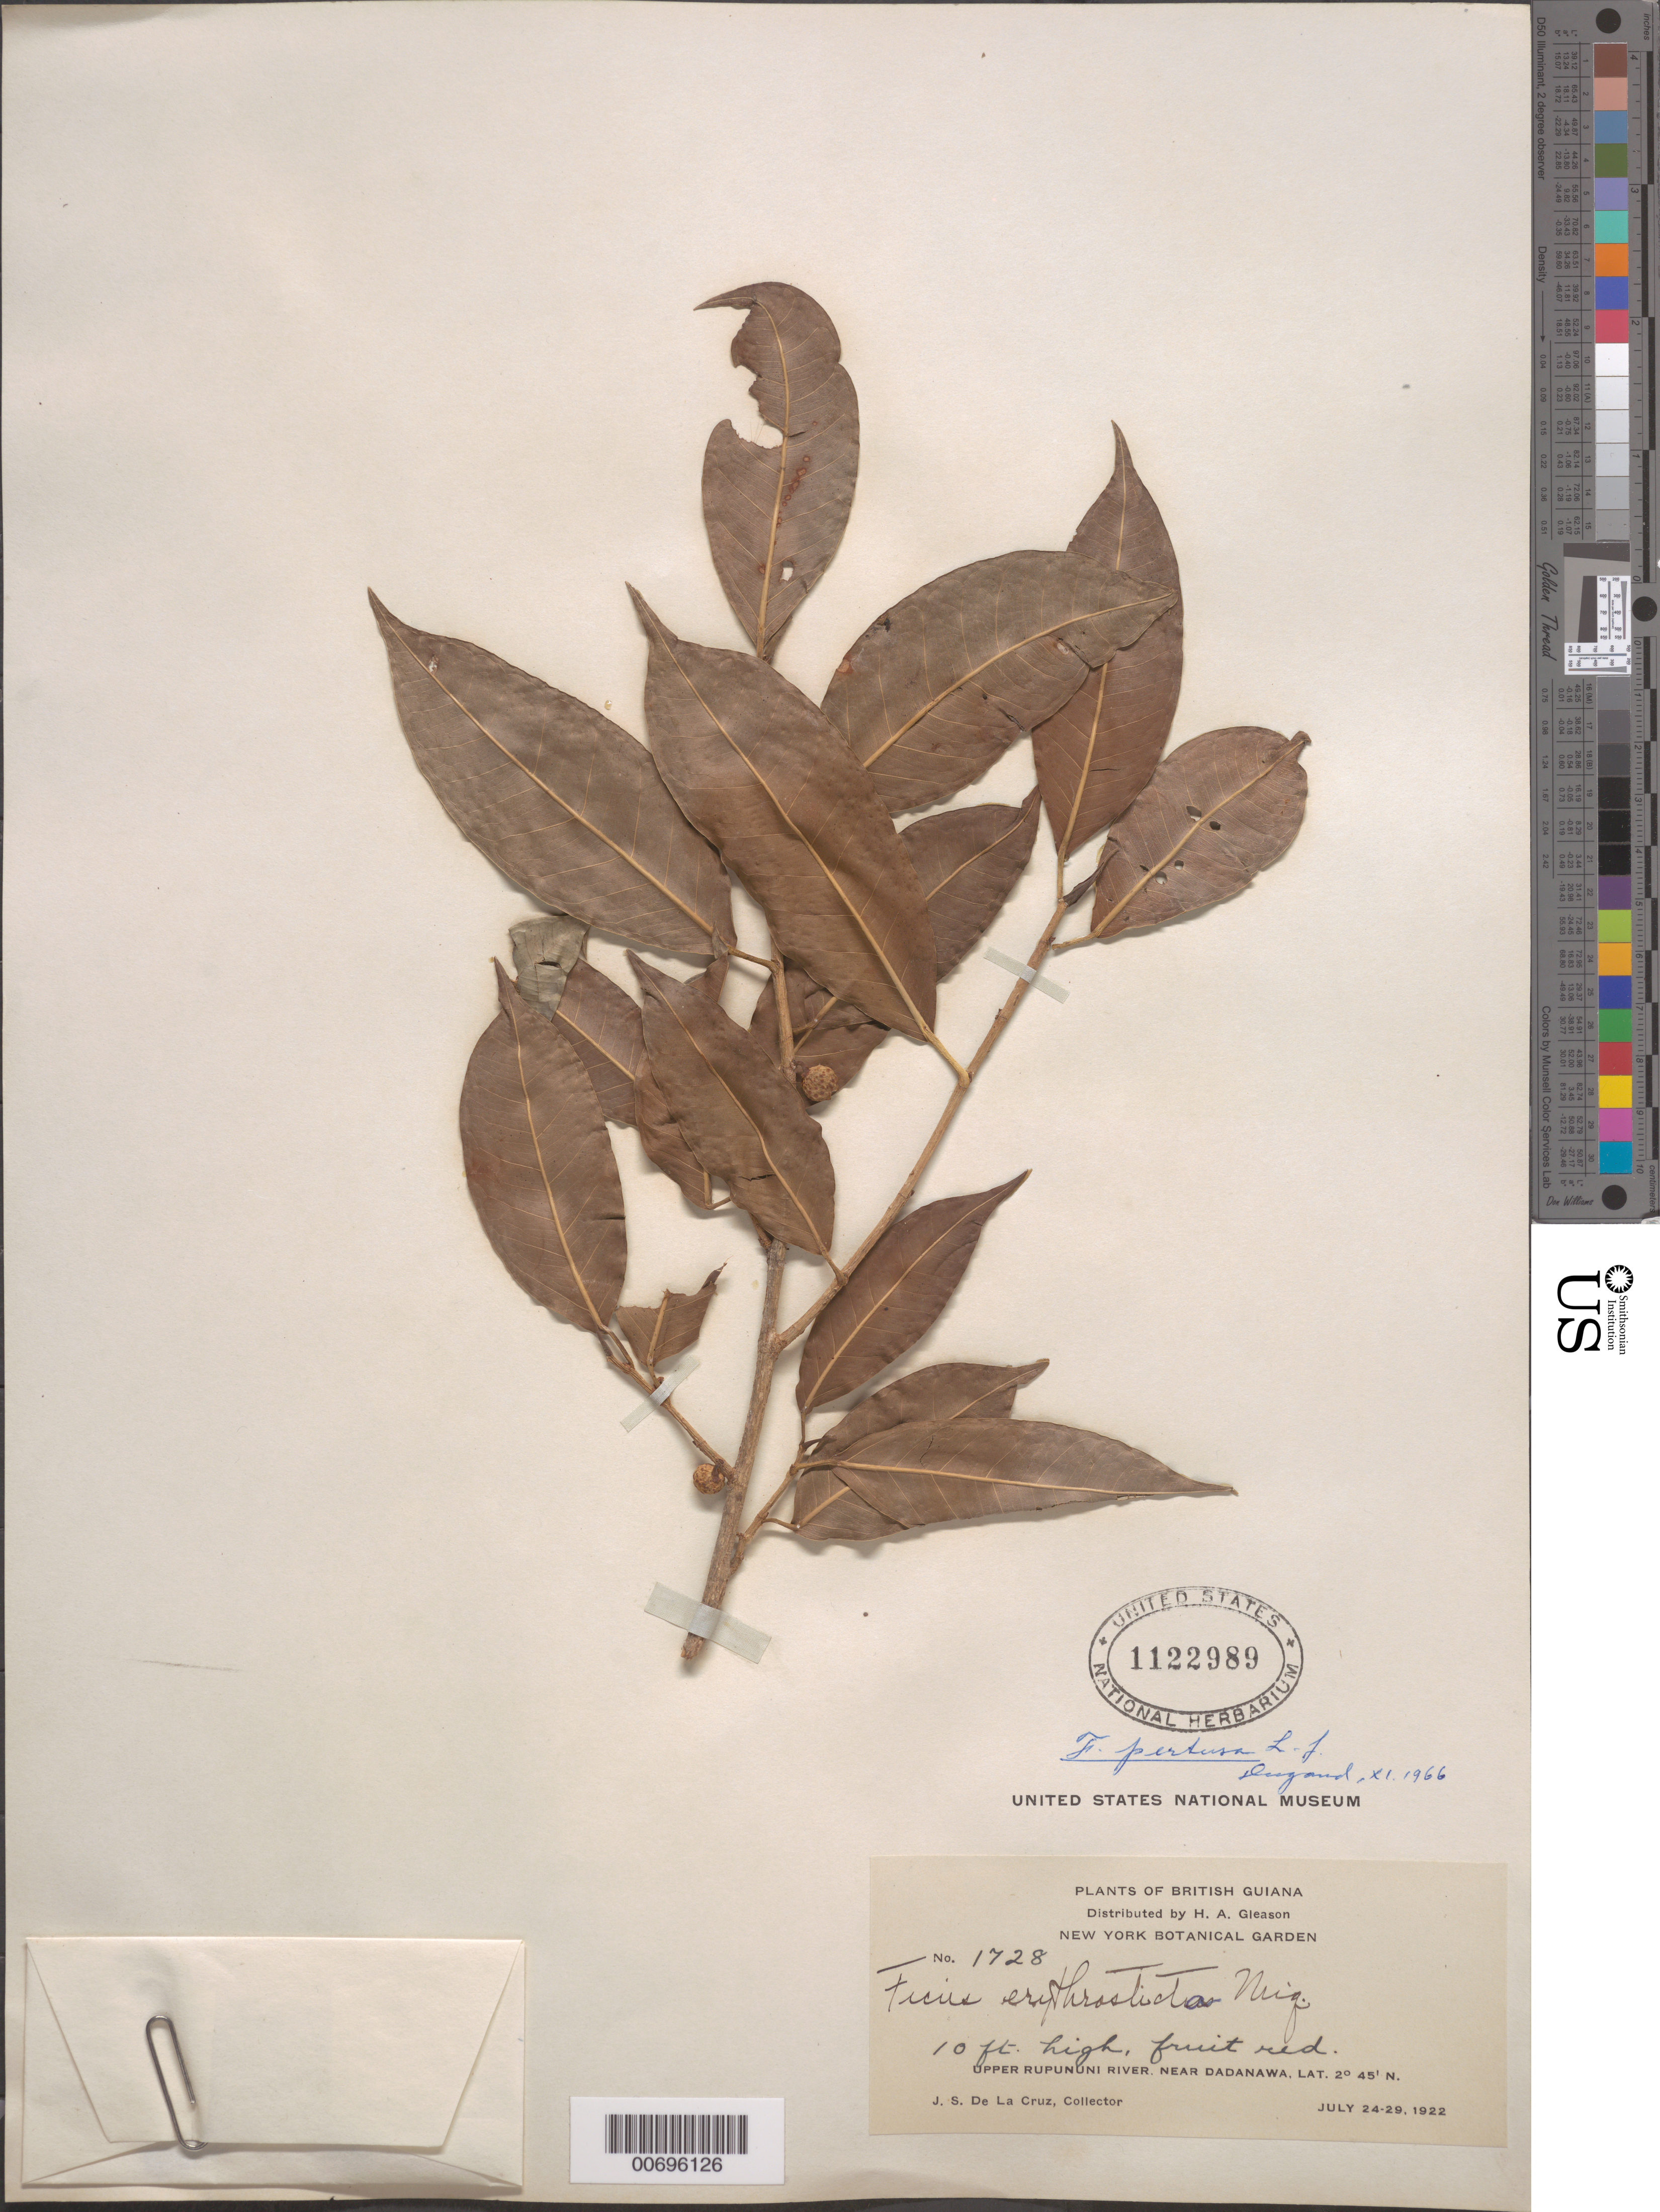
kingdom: Plantae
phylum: Tracheophyta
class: Magnoliopsida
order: Rosales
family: Moraceae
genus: Ficus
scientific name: Ficus pertusa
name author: L. f.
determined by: Dugand, --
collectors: J. S. de la Cruz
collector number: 1728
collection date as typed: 24-Jul-22 to 29-Jul-22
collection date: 1922-07-24/1922-07-29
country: Guyana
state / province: U. Takutu-U. Essequibo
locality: Dadanawa, near, upper Rupununi R.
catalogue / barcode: US 1122989